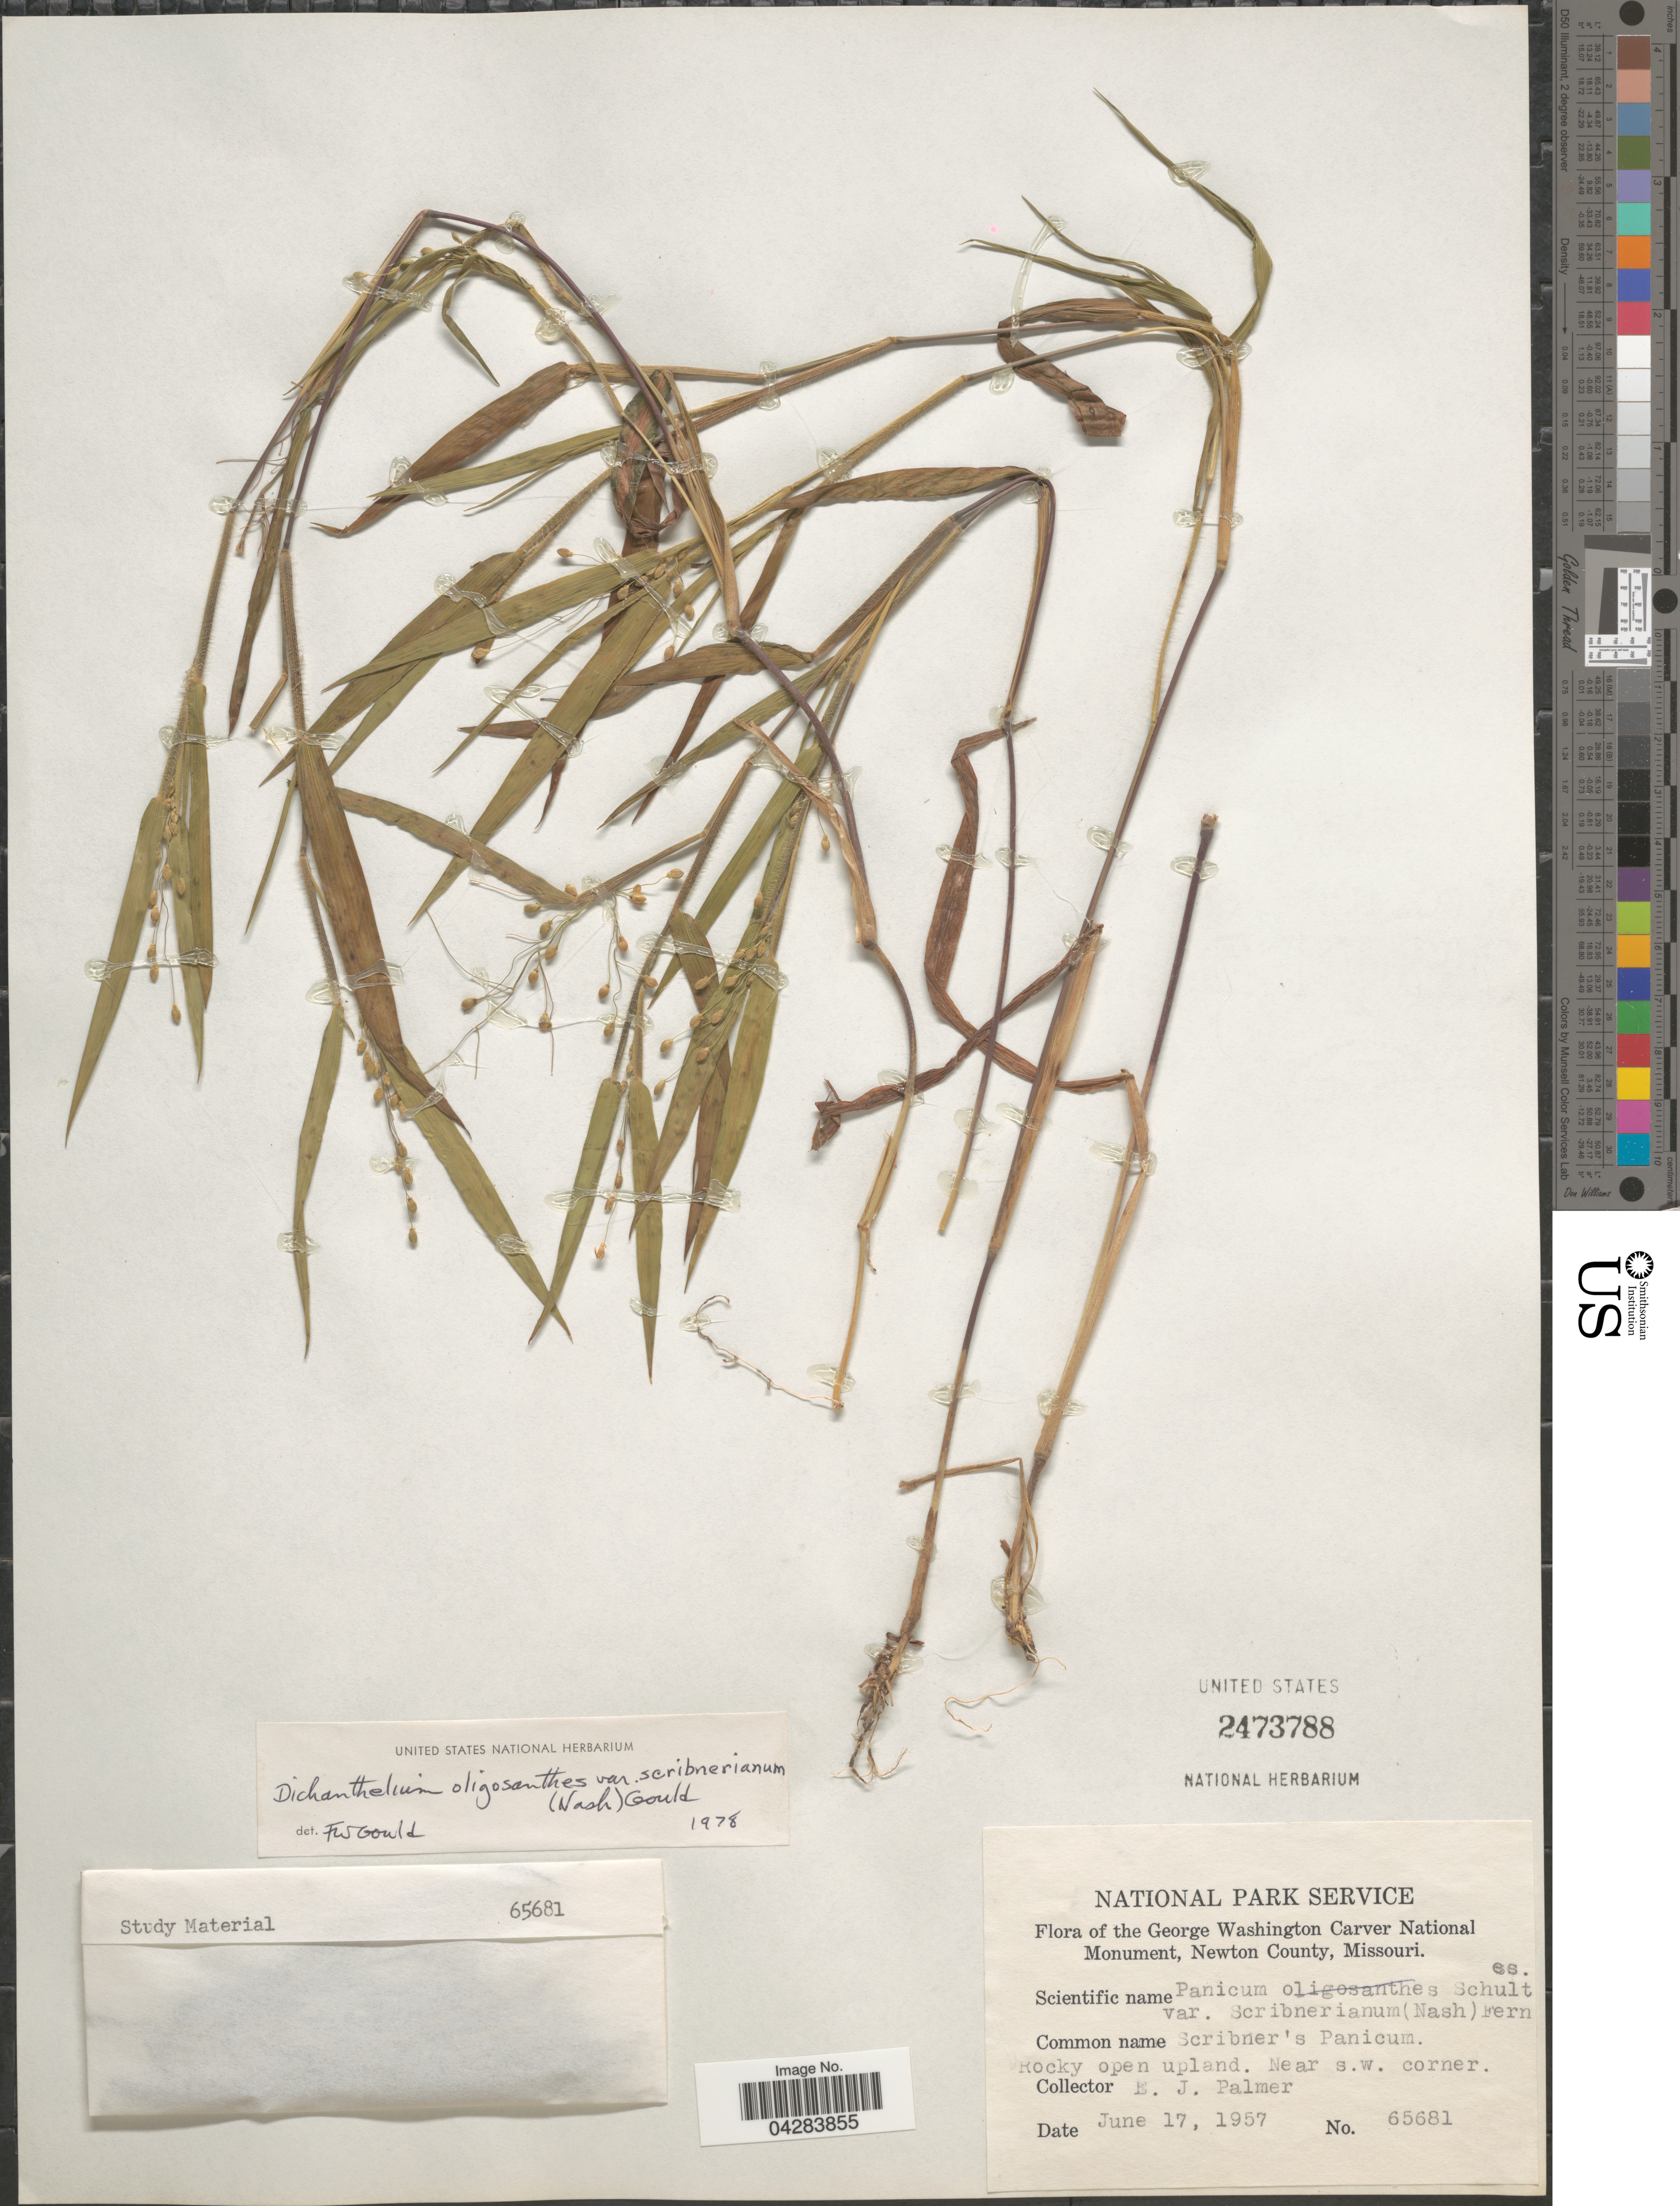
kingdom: Plantae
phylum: Tracheophyta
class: Liliopsida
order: Poales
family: Poaceae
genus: Dichanthelium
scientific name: Dichanthelium oligosanthes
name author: (Schult.) Gould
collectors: E. J. Palmer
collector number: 65681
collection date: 1957-06-17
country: United States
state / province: Missouri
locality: National Park Service. George Washington Carver National Monument, Newton County. Rocky open upland. Near s.w. corner.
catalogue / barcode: US 2473788